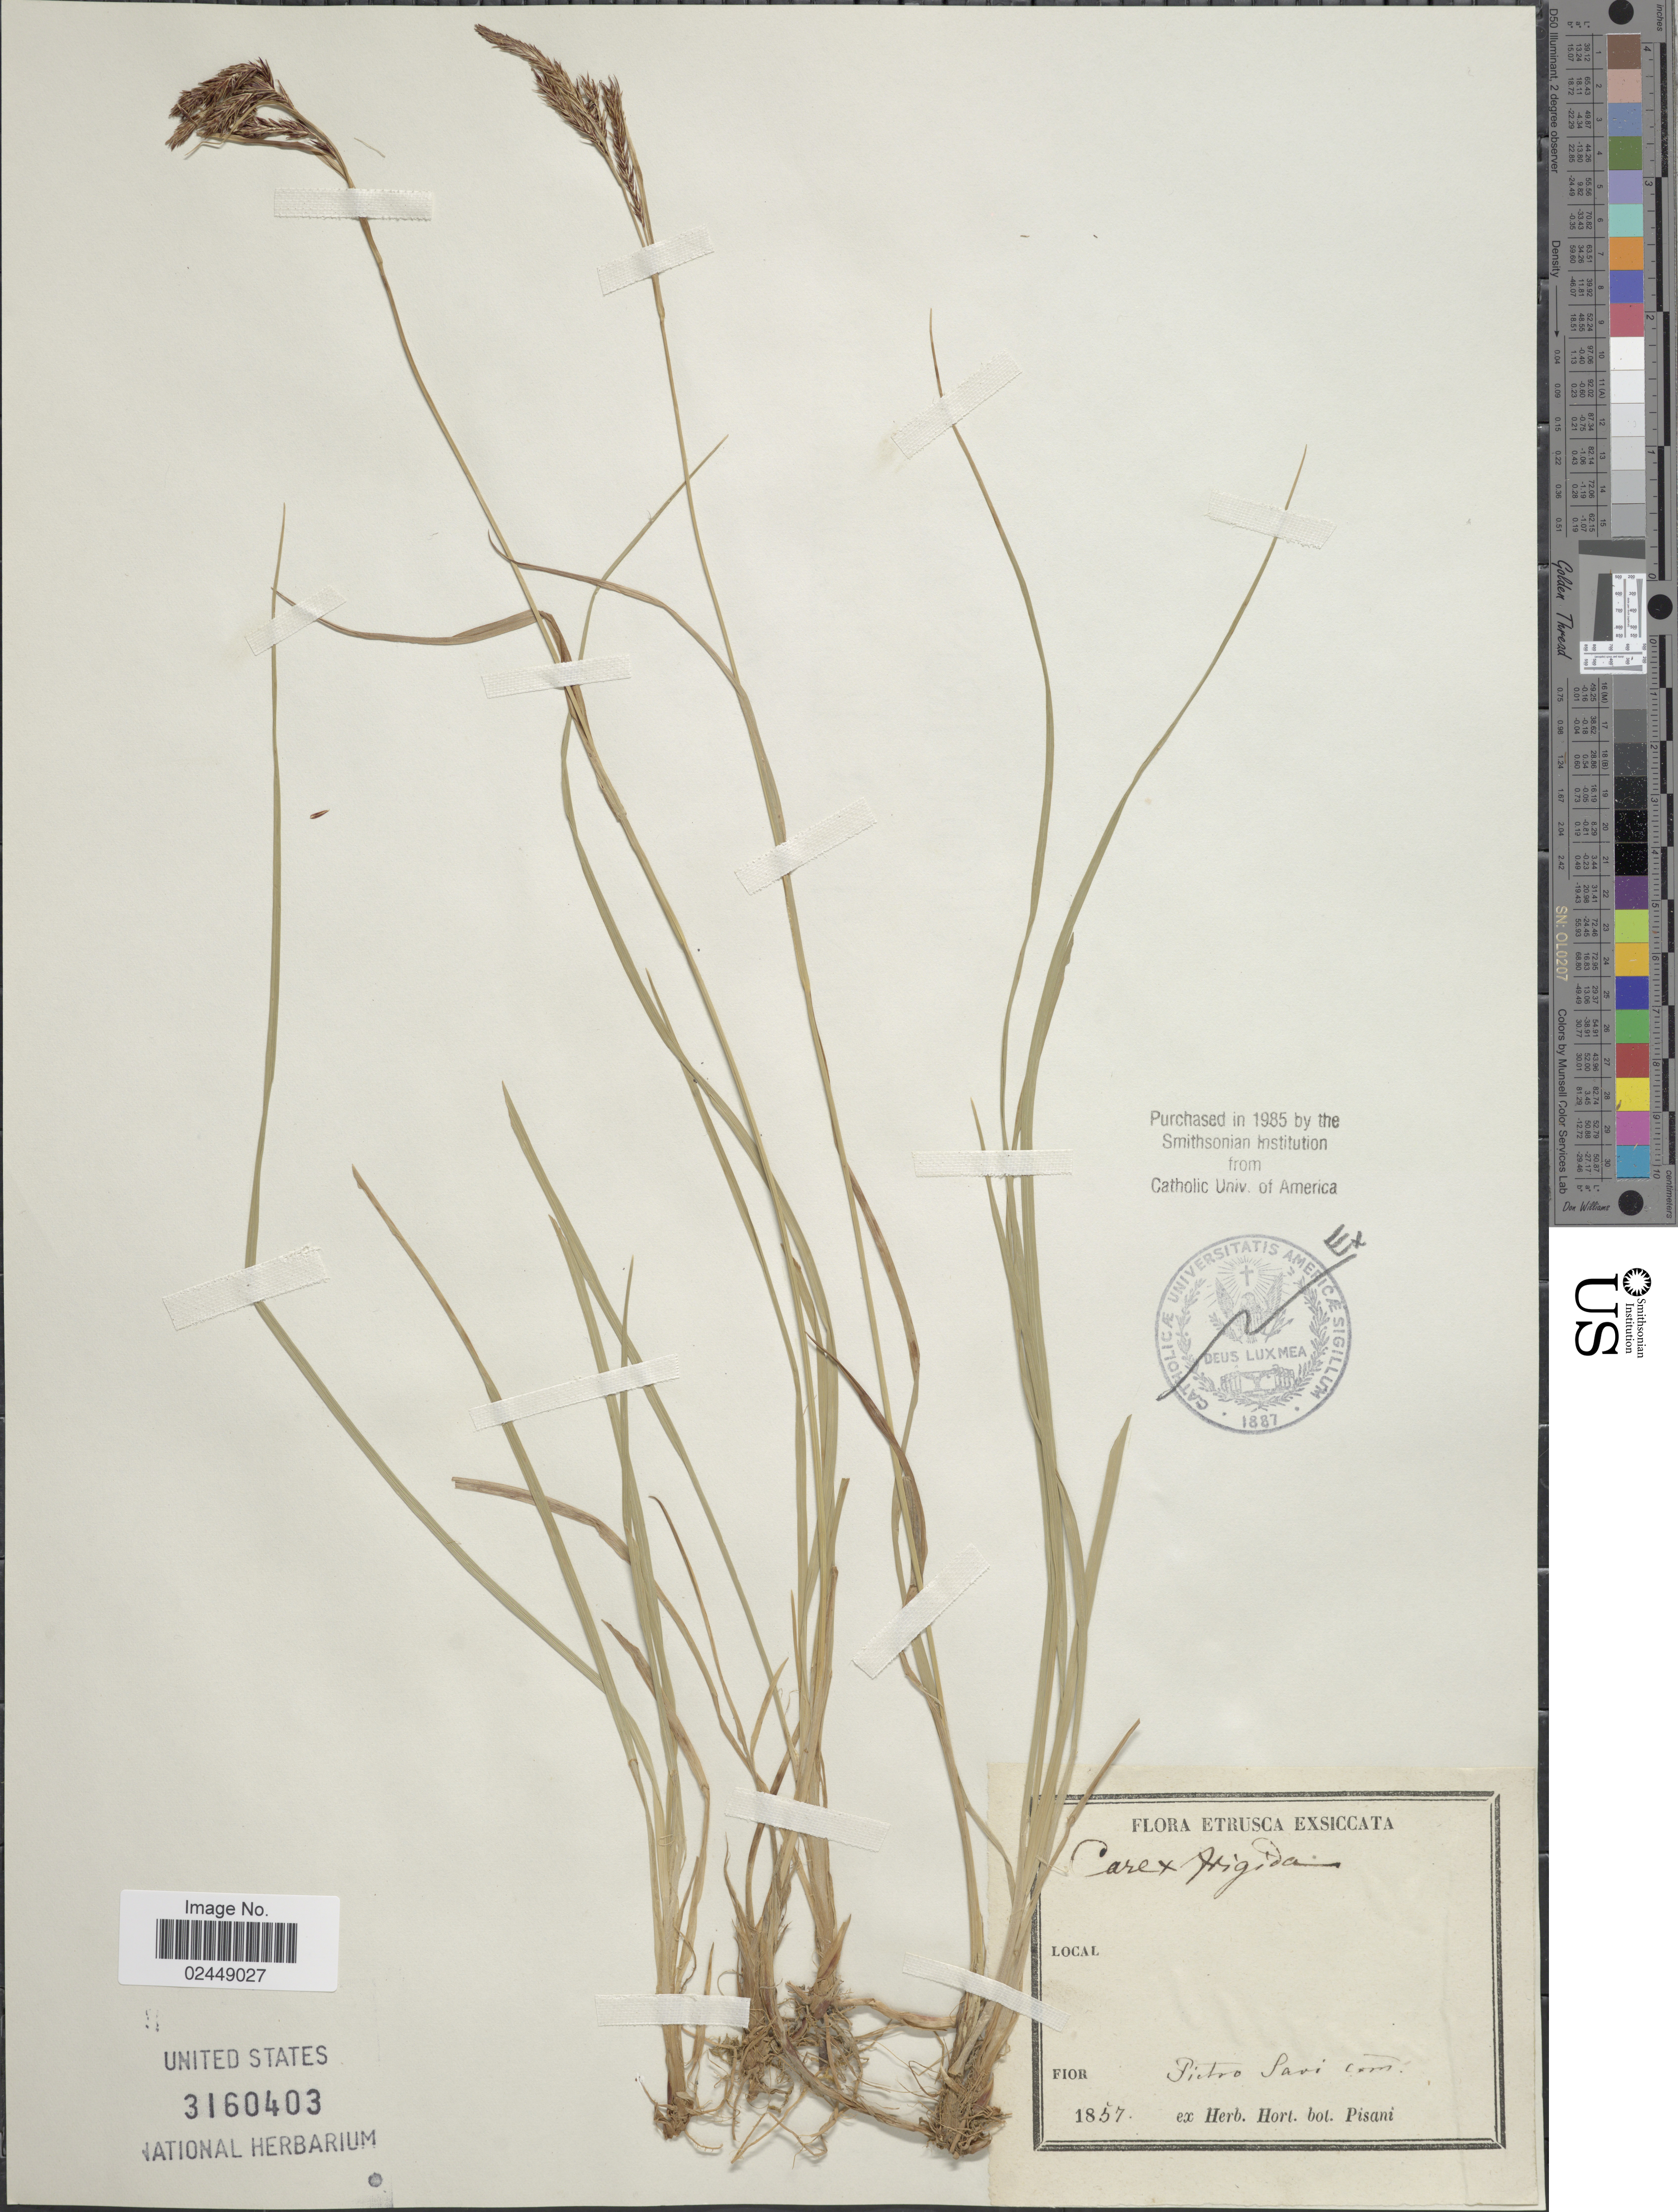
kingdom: Plantae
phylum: Tracheophyta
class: Liliopsida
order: Poales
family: Cyperaceae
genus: Carex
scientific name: Carex frigida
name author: All.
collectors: ex herb. Hort. Bot. Pisani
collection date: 1857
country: Italy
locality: Etrusca, Pietro Savi com.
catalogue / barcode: US 3160403